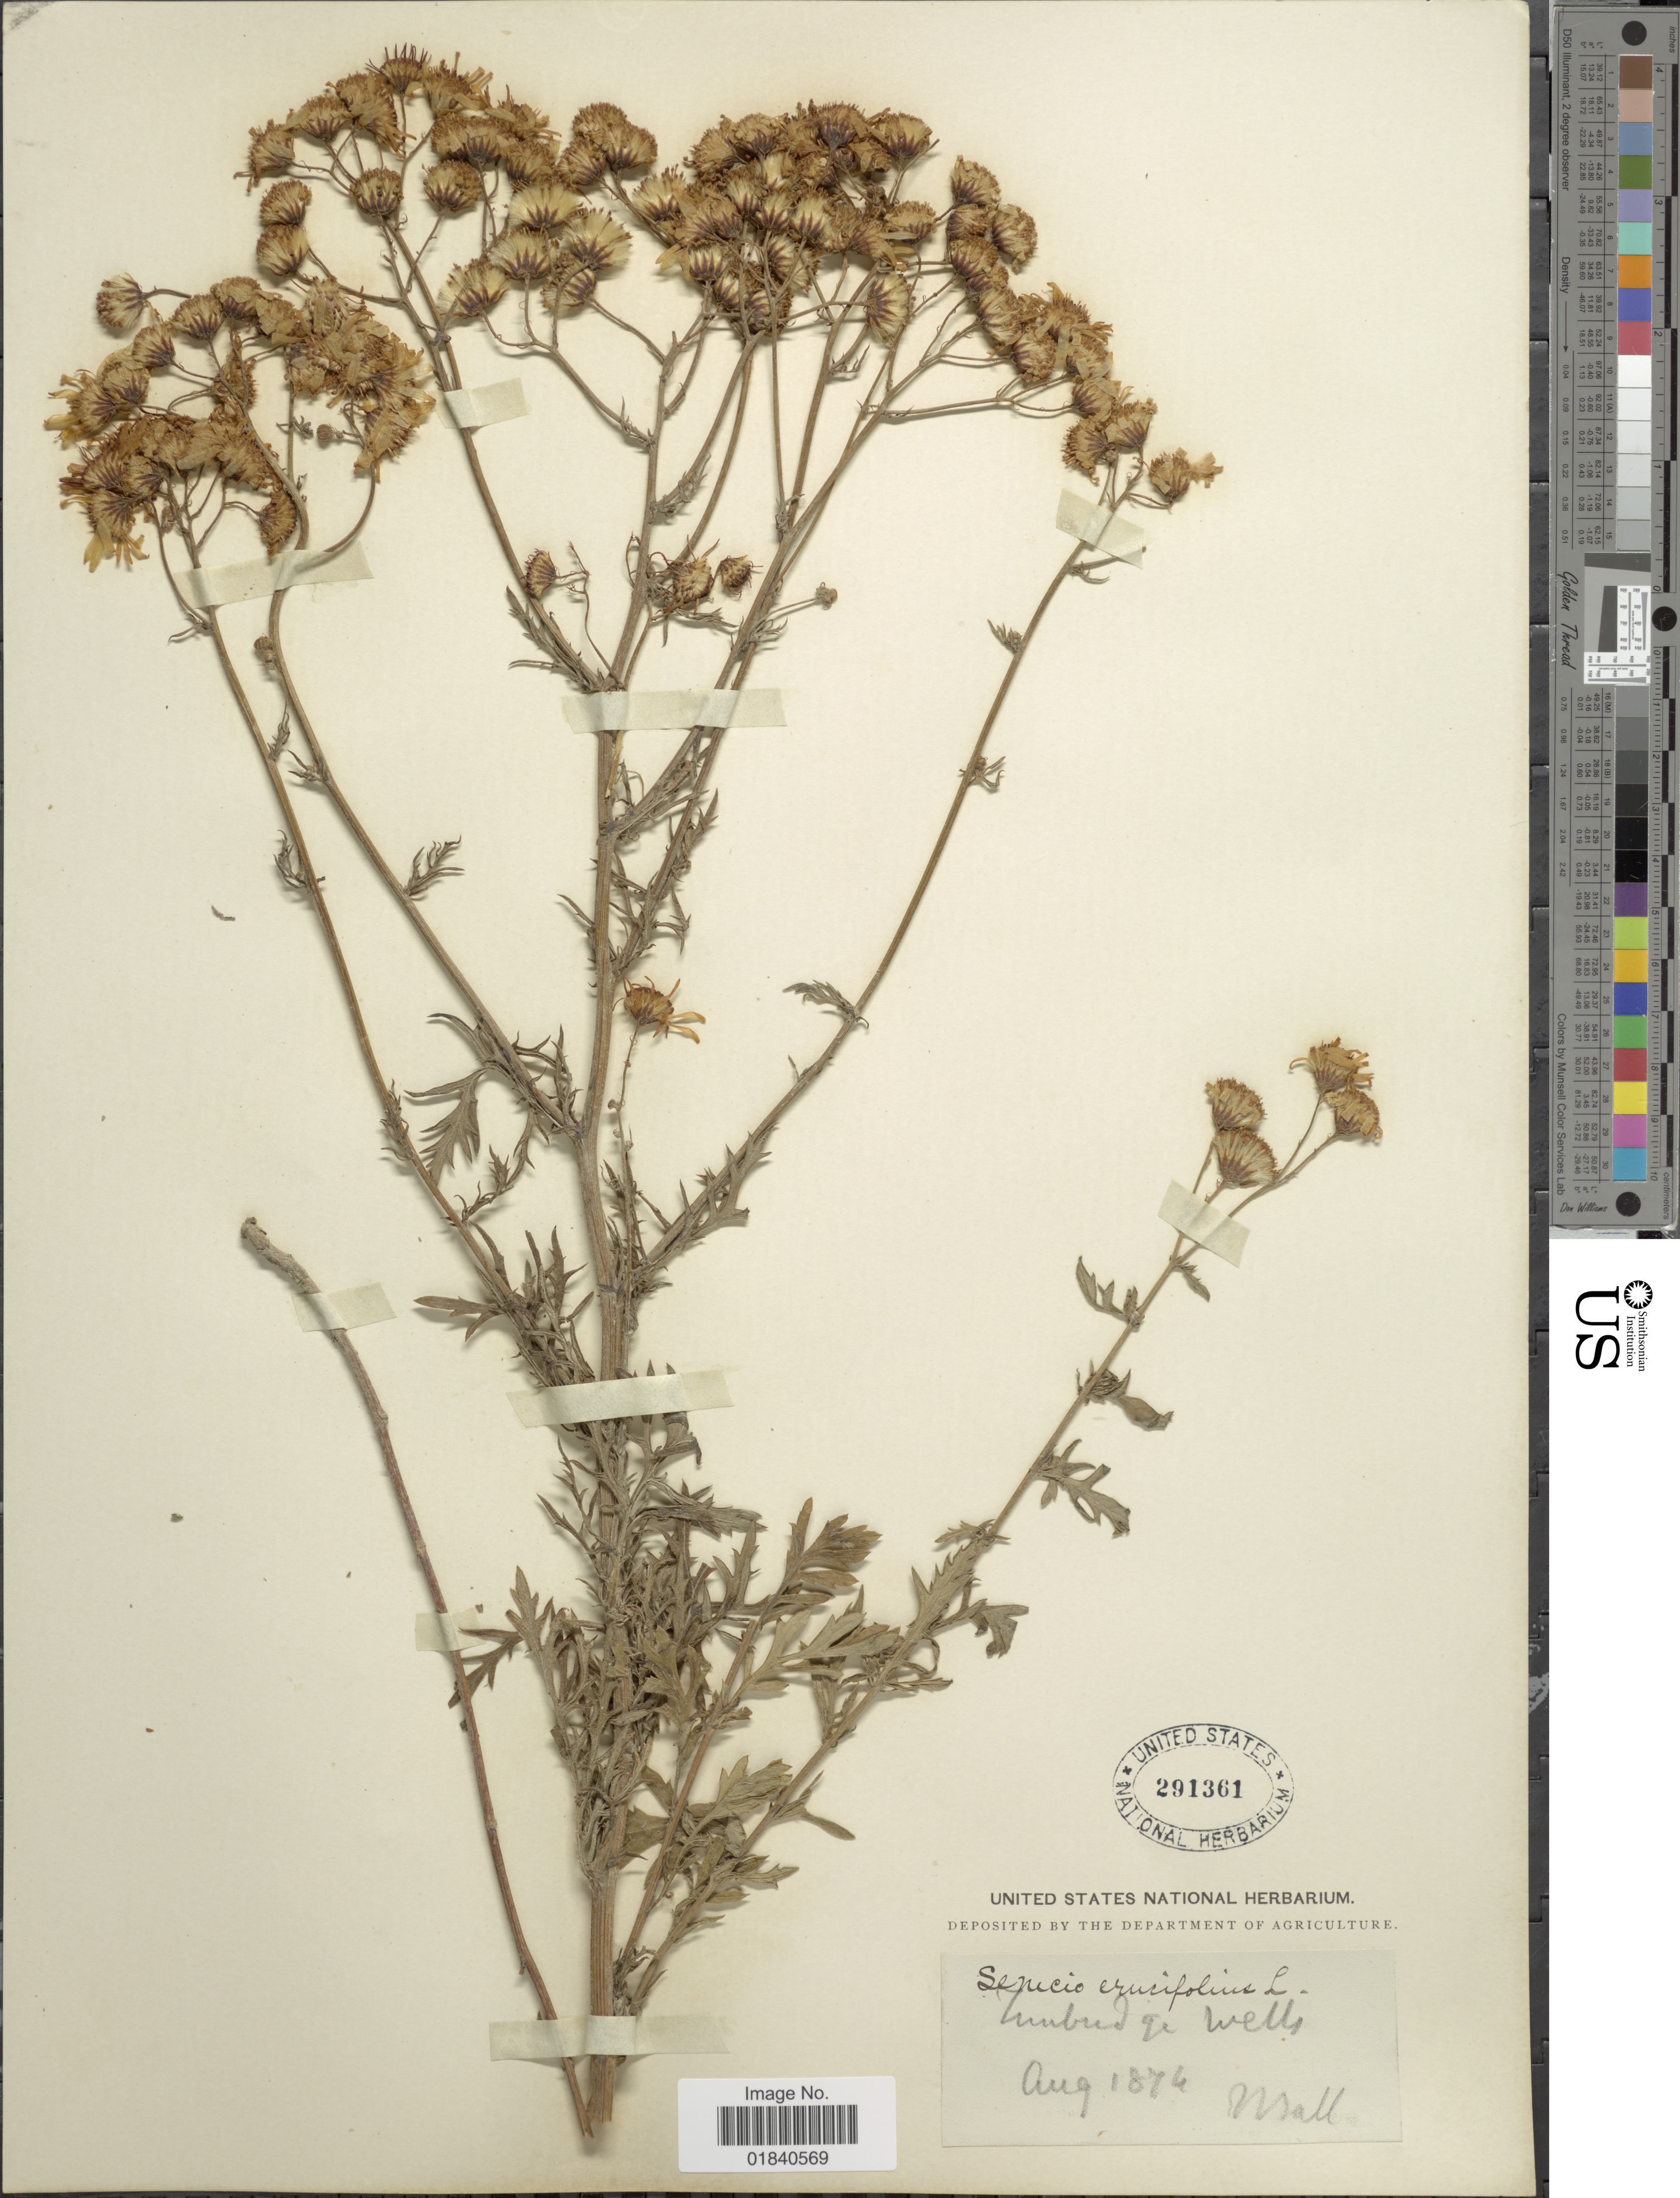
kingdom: Plantae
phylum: Tracheophyta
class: Magnoliopsida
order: Asterales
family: Asteraceae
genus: Jacobaea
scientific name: Jacobaea erucifolia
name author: (L.) G. Gaertn. et al.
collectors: J. Ball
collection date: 1874-08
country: United Kingdom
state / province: England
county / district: Kent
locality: Tunbridge Wells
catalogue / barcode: US 291361